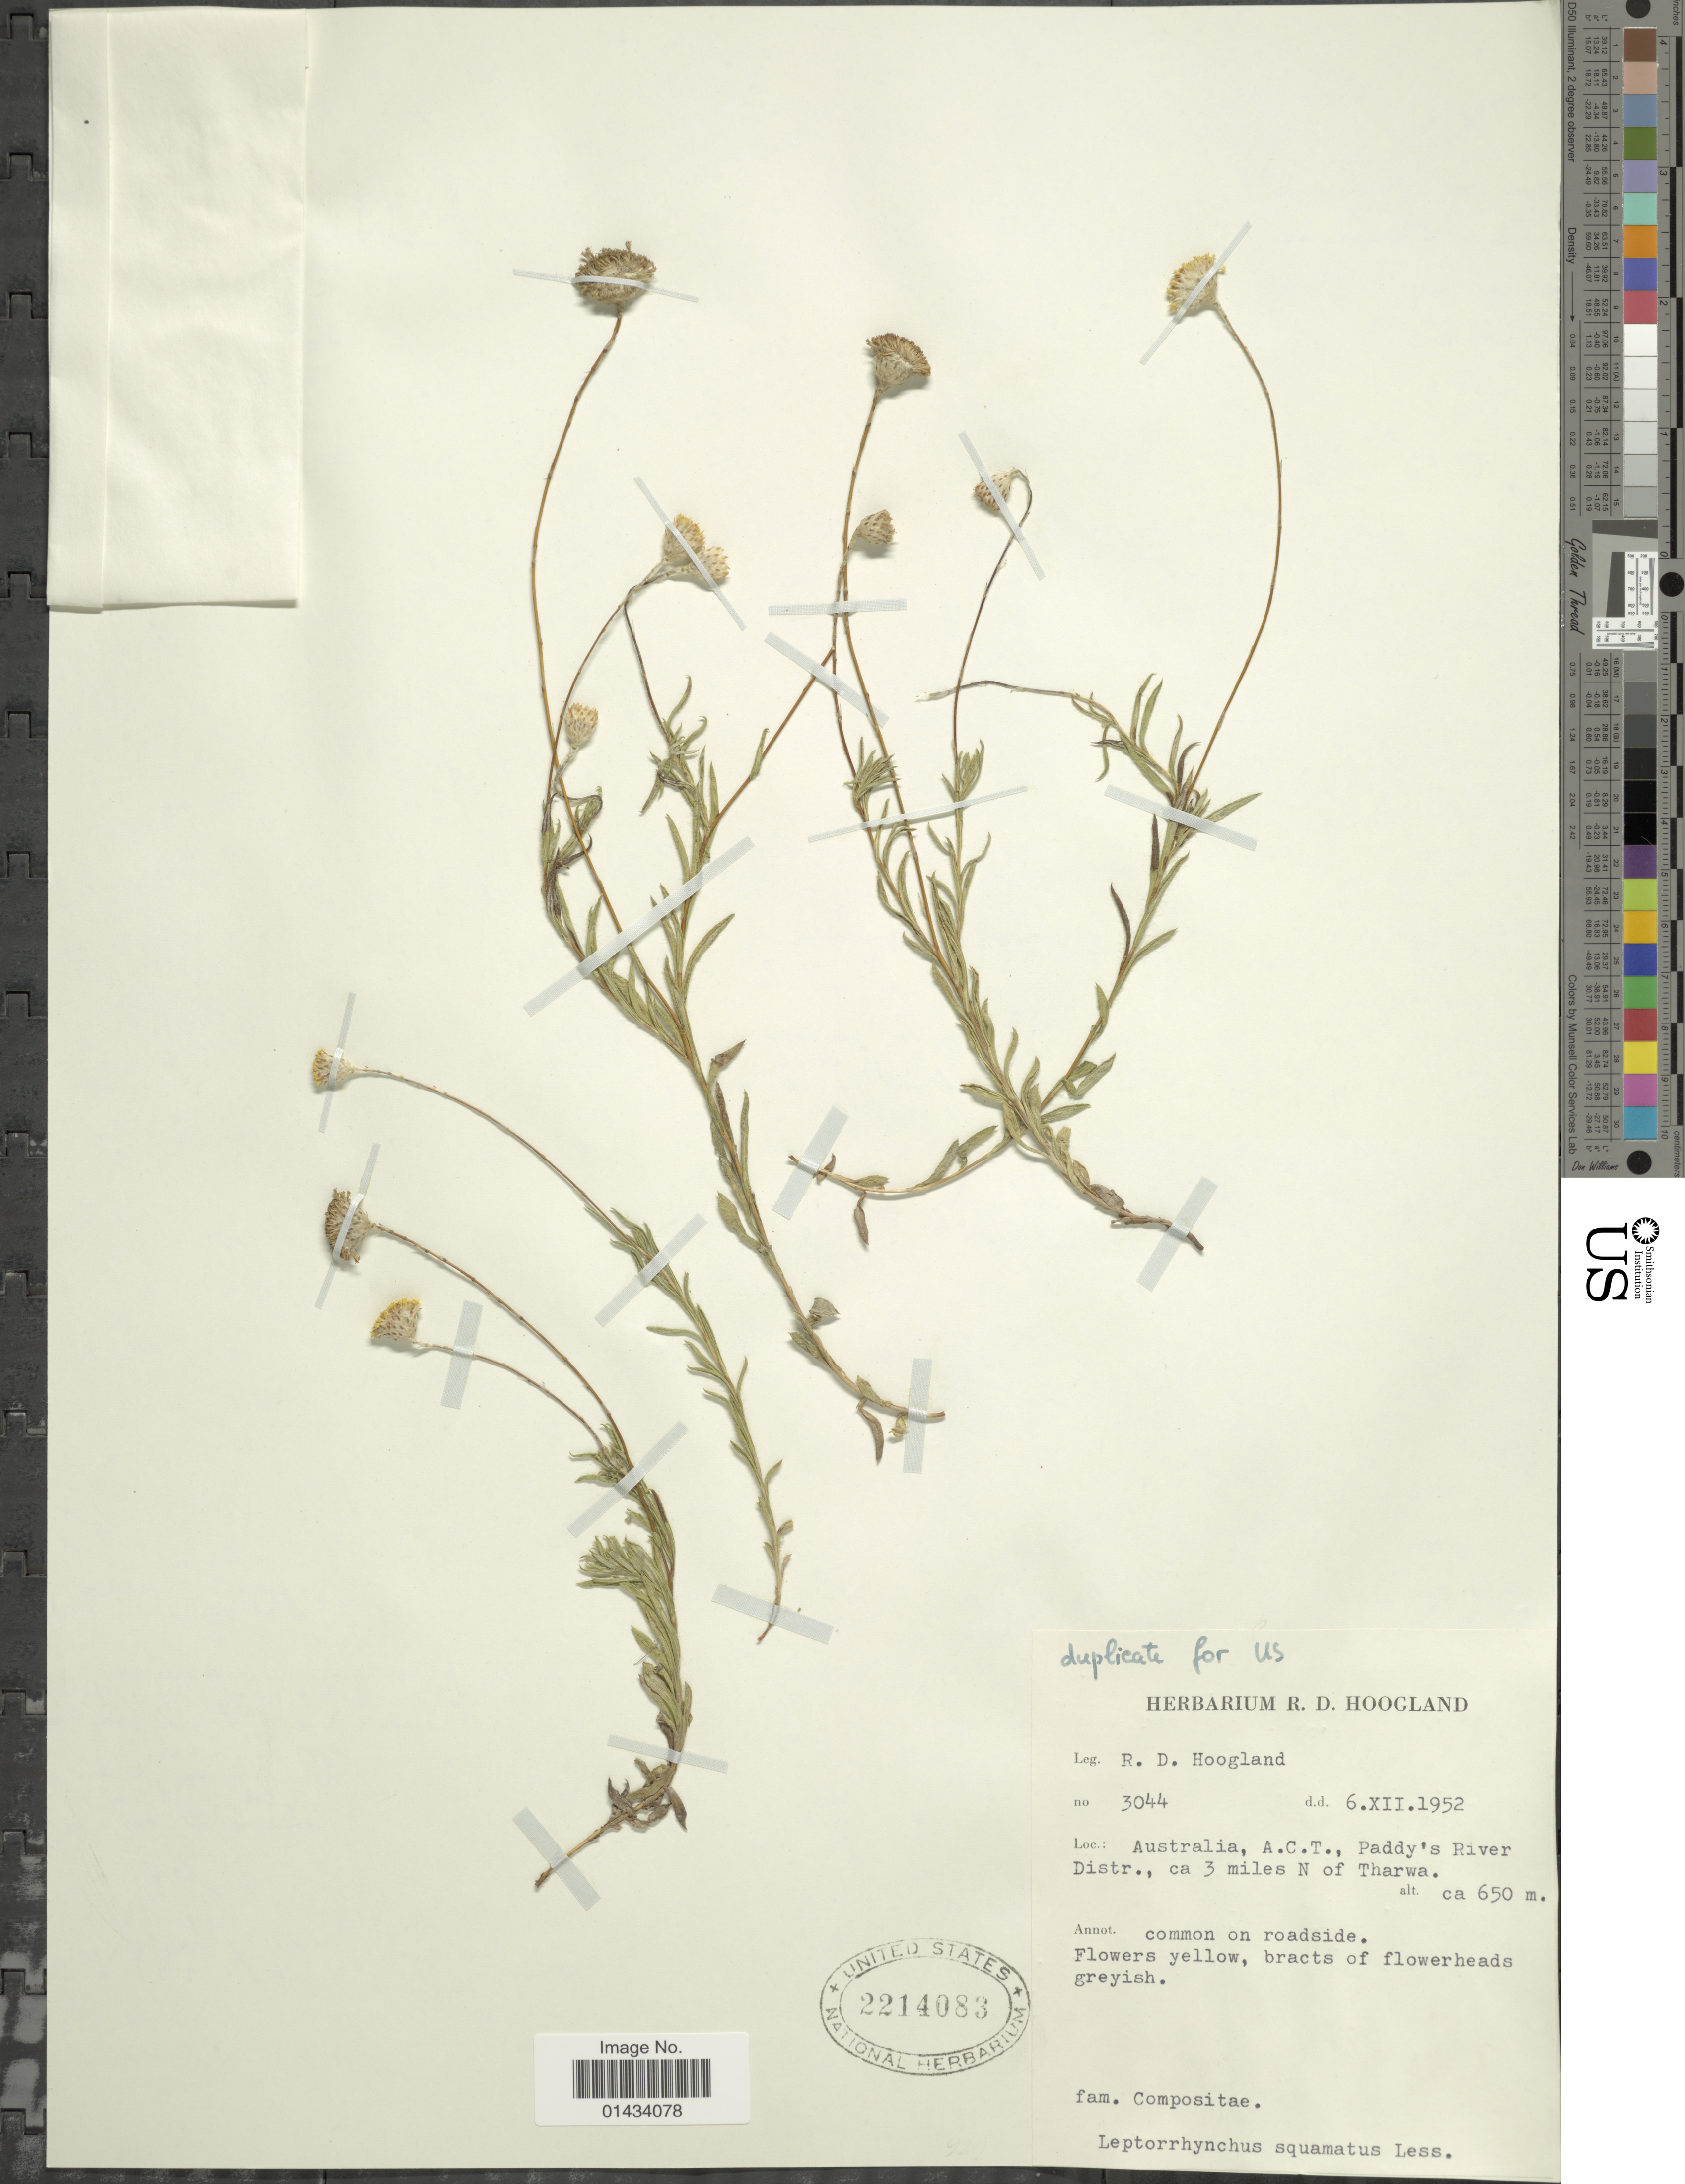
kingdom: Plantae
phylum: Tracheophyta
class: Magnoliopsida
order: Asterales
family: Asteraceae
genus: Leptorhynchos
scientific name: Leptorhynchos squamatus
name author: (Labill.) Less.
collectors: R. D. Hoogland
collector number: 3044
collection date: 1952-12-06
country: Australia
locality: A.C.T., Paddy's River Distr., ca. 3 miles N of Tharwa, common on roadside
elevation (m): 650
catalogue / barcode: US 2214083